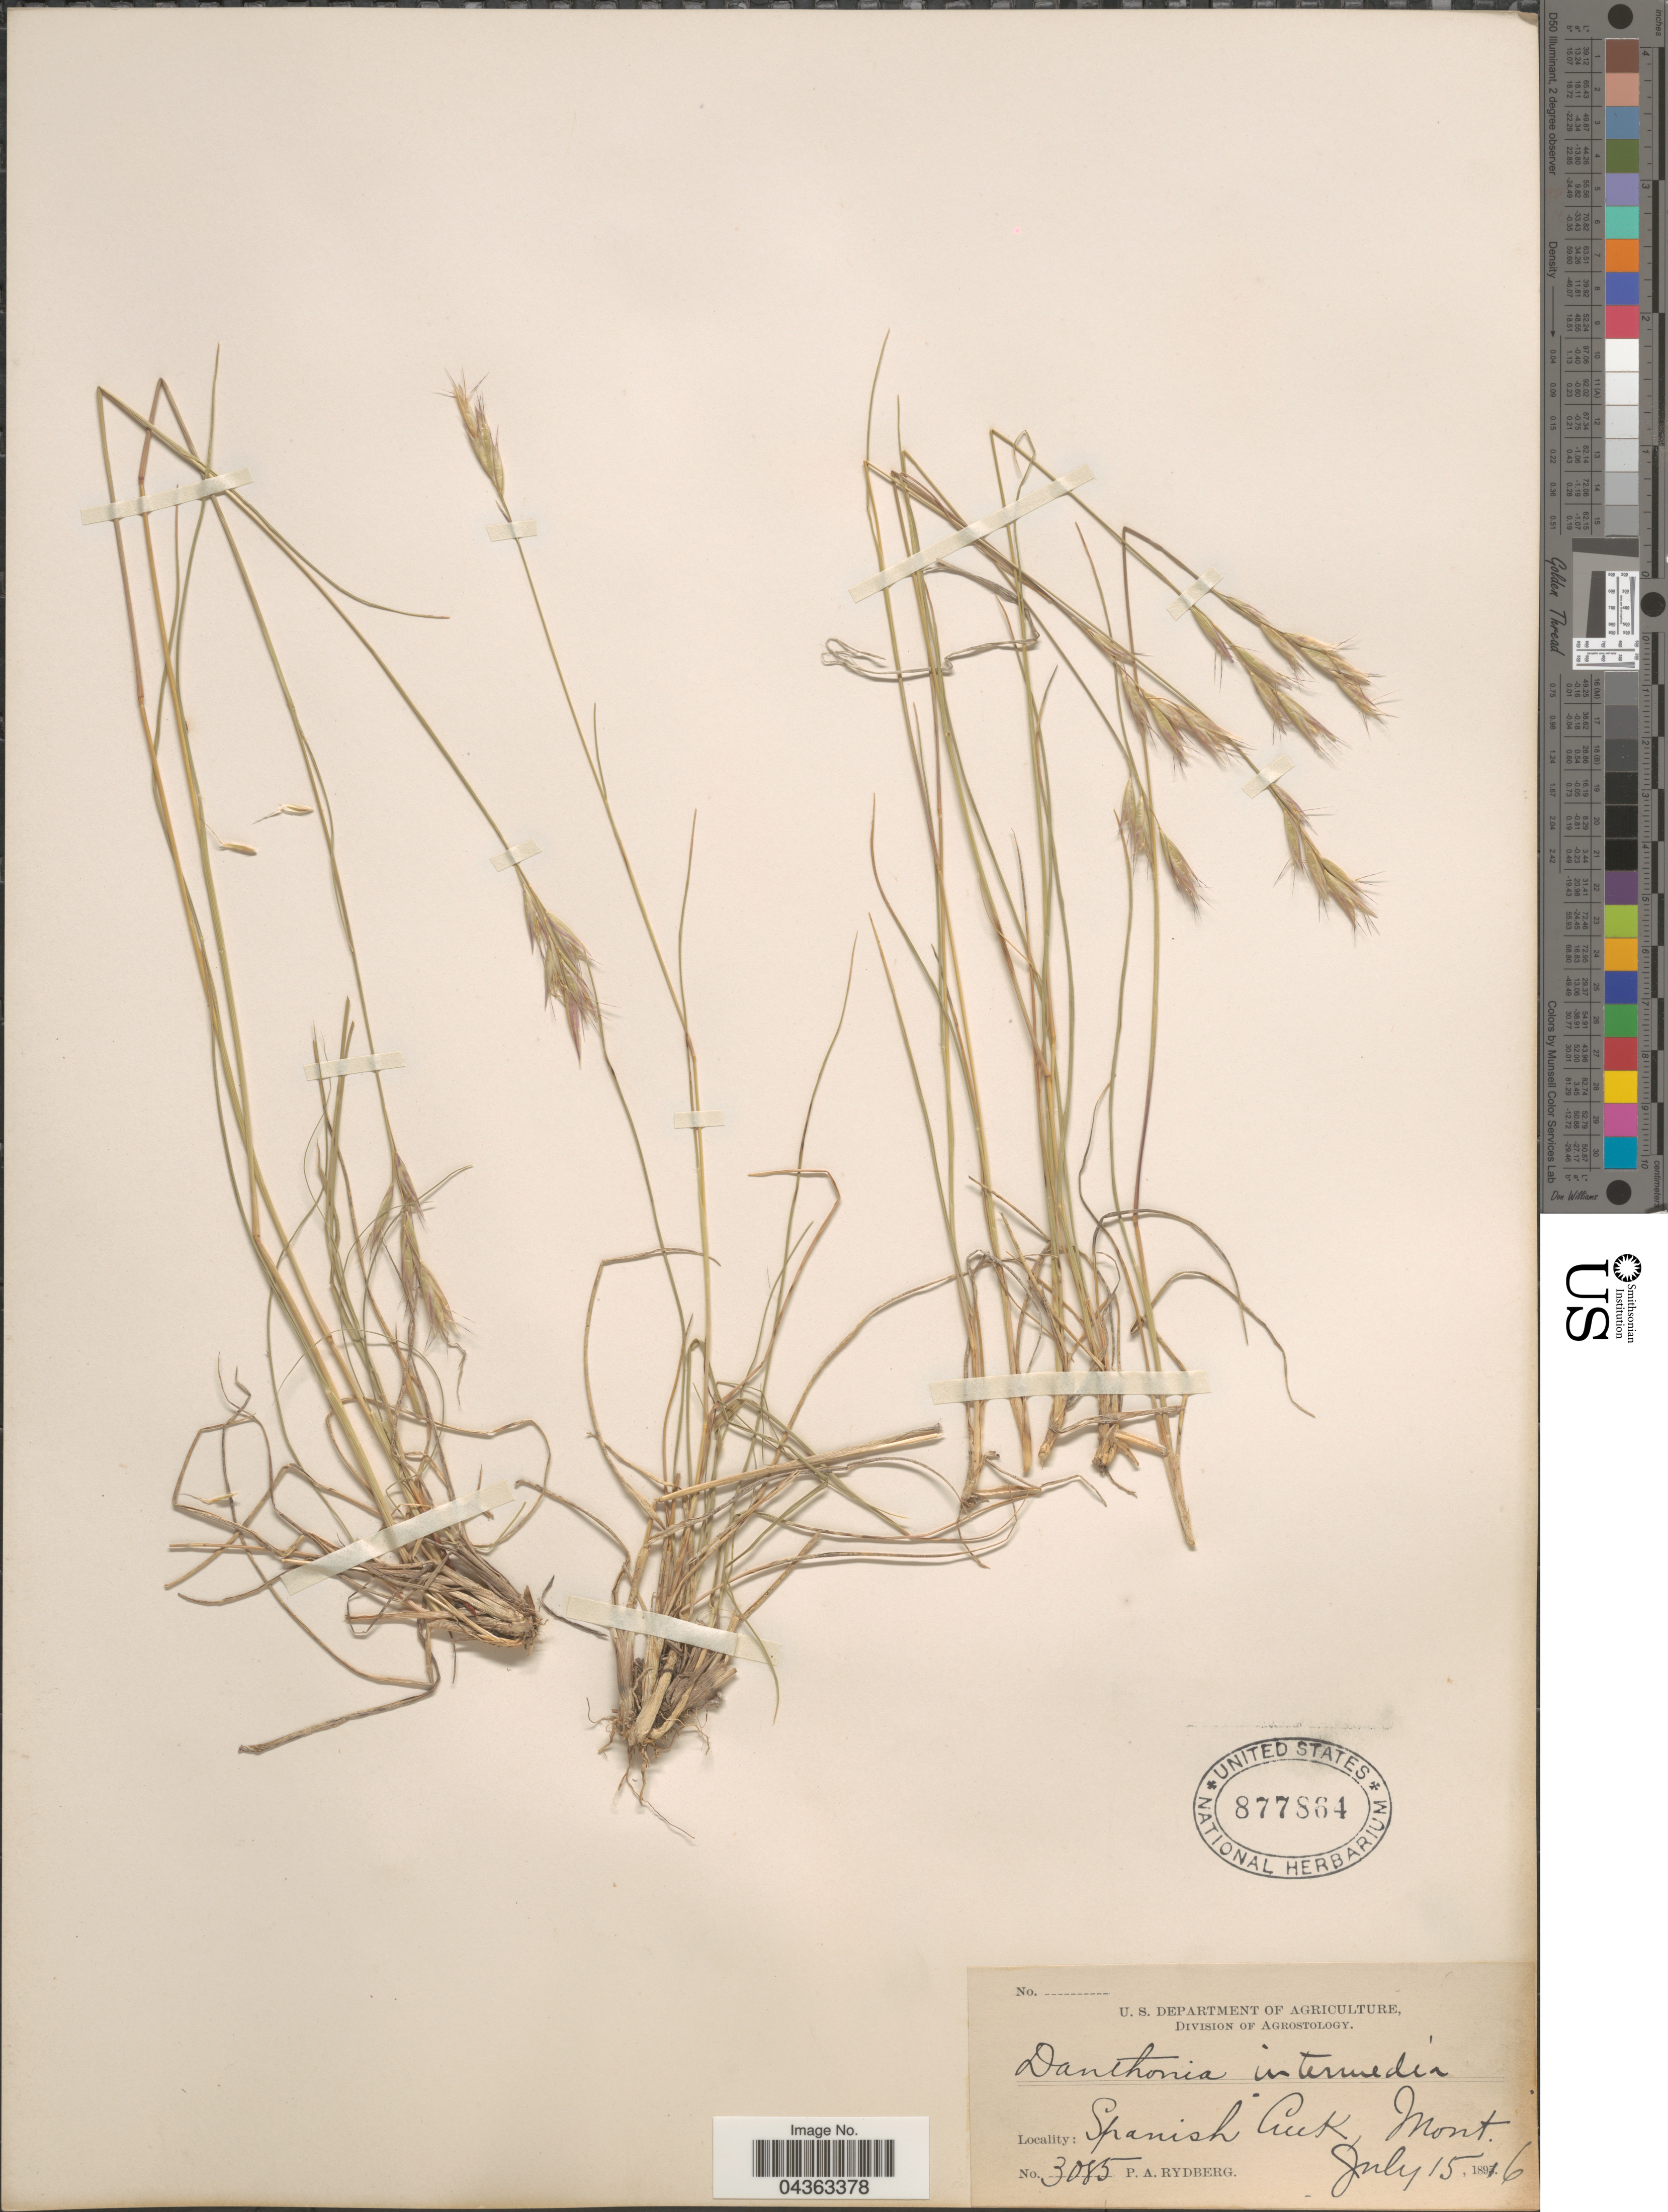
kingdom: Plantae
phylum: Tracheophyta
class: Liliopsida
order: Poales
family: Poaceae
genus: Danthonia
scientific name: Danthonia intermedia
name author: Vasey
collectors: P. A. Rydberg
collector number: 3085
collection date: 1896-07-15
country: United States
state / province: Montana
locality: Spanish Creek.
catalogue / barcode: US 877864